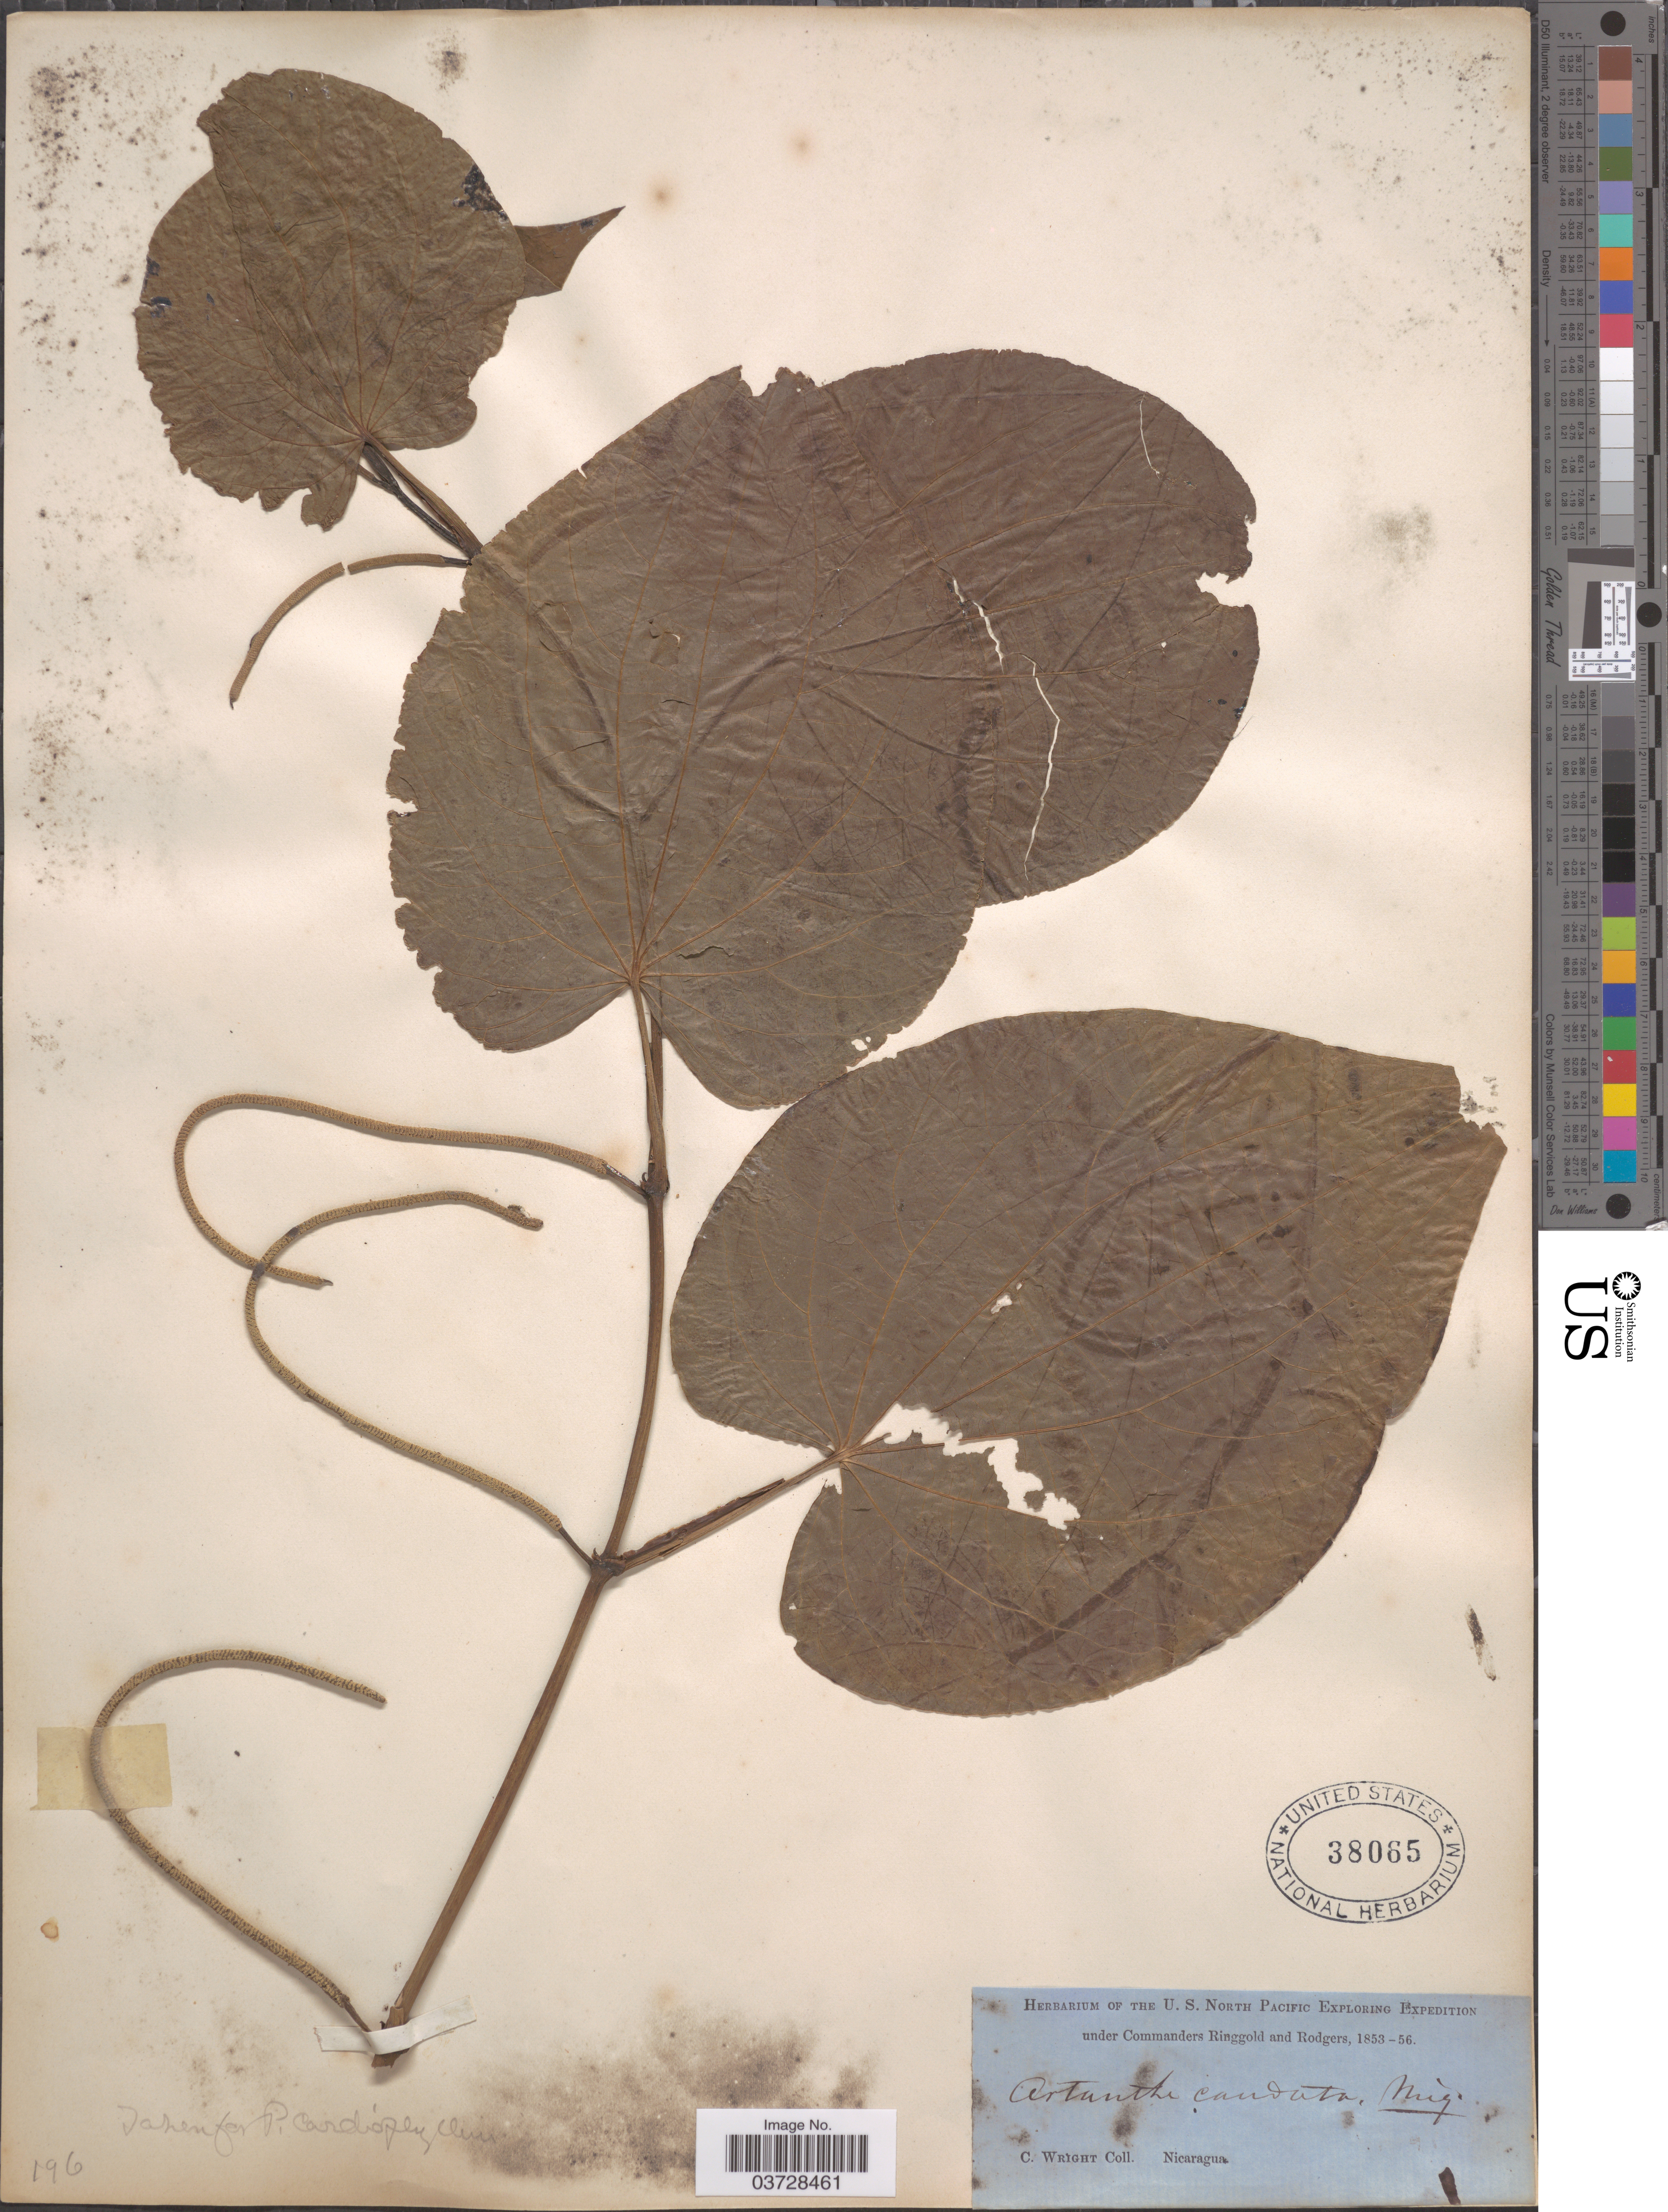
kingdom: Plantae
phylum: Tracheophyta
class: Magnoliopsida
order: Piperales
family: Piperaceae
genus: Piper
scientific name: Piper populifolium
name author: Kunth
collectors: C. Wright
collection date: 1853/1856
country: Nicaragua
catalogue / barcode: US 38065